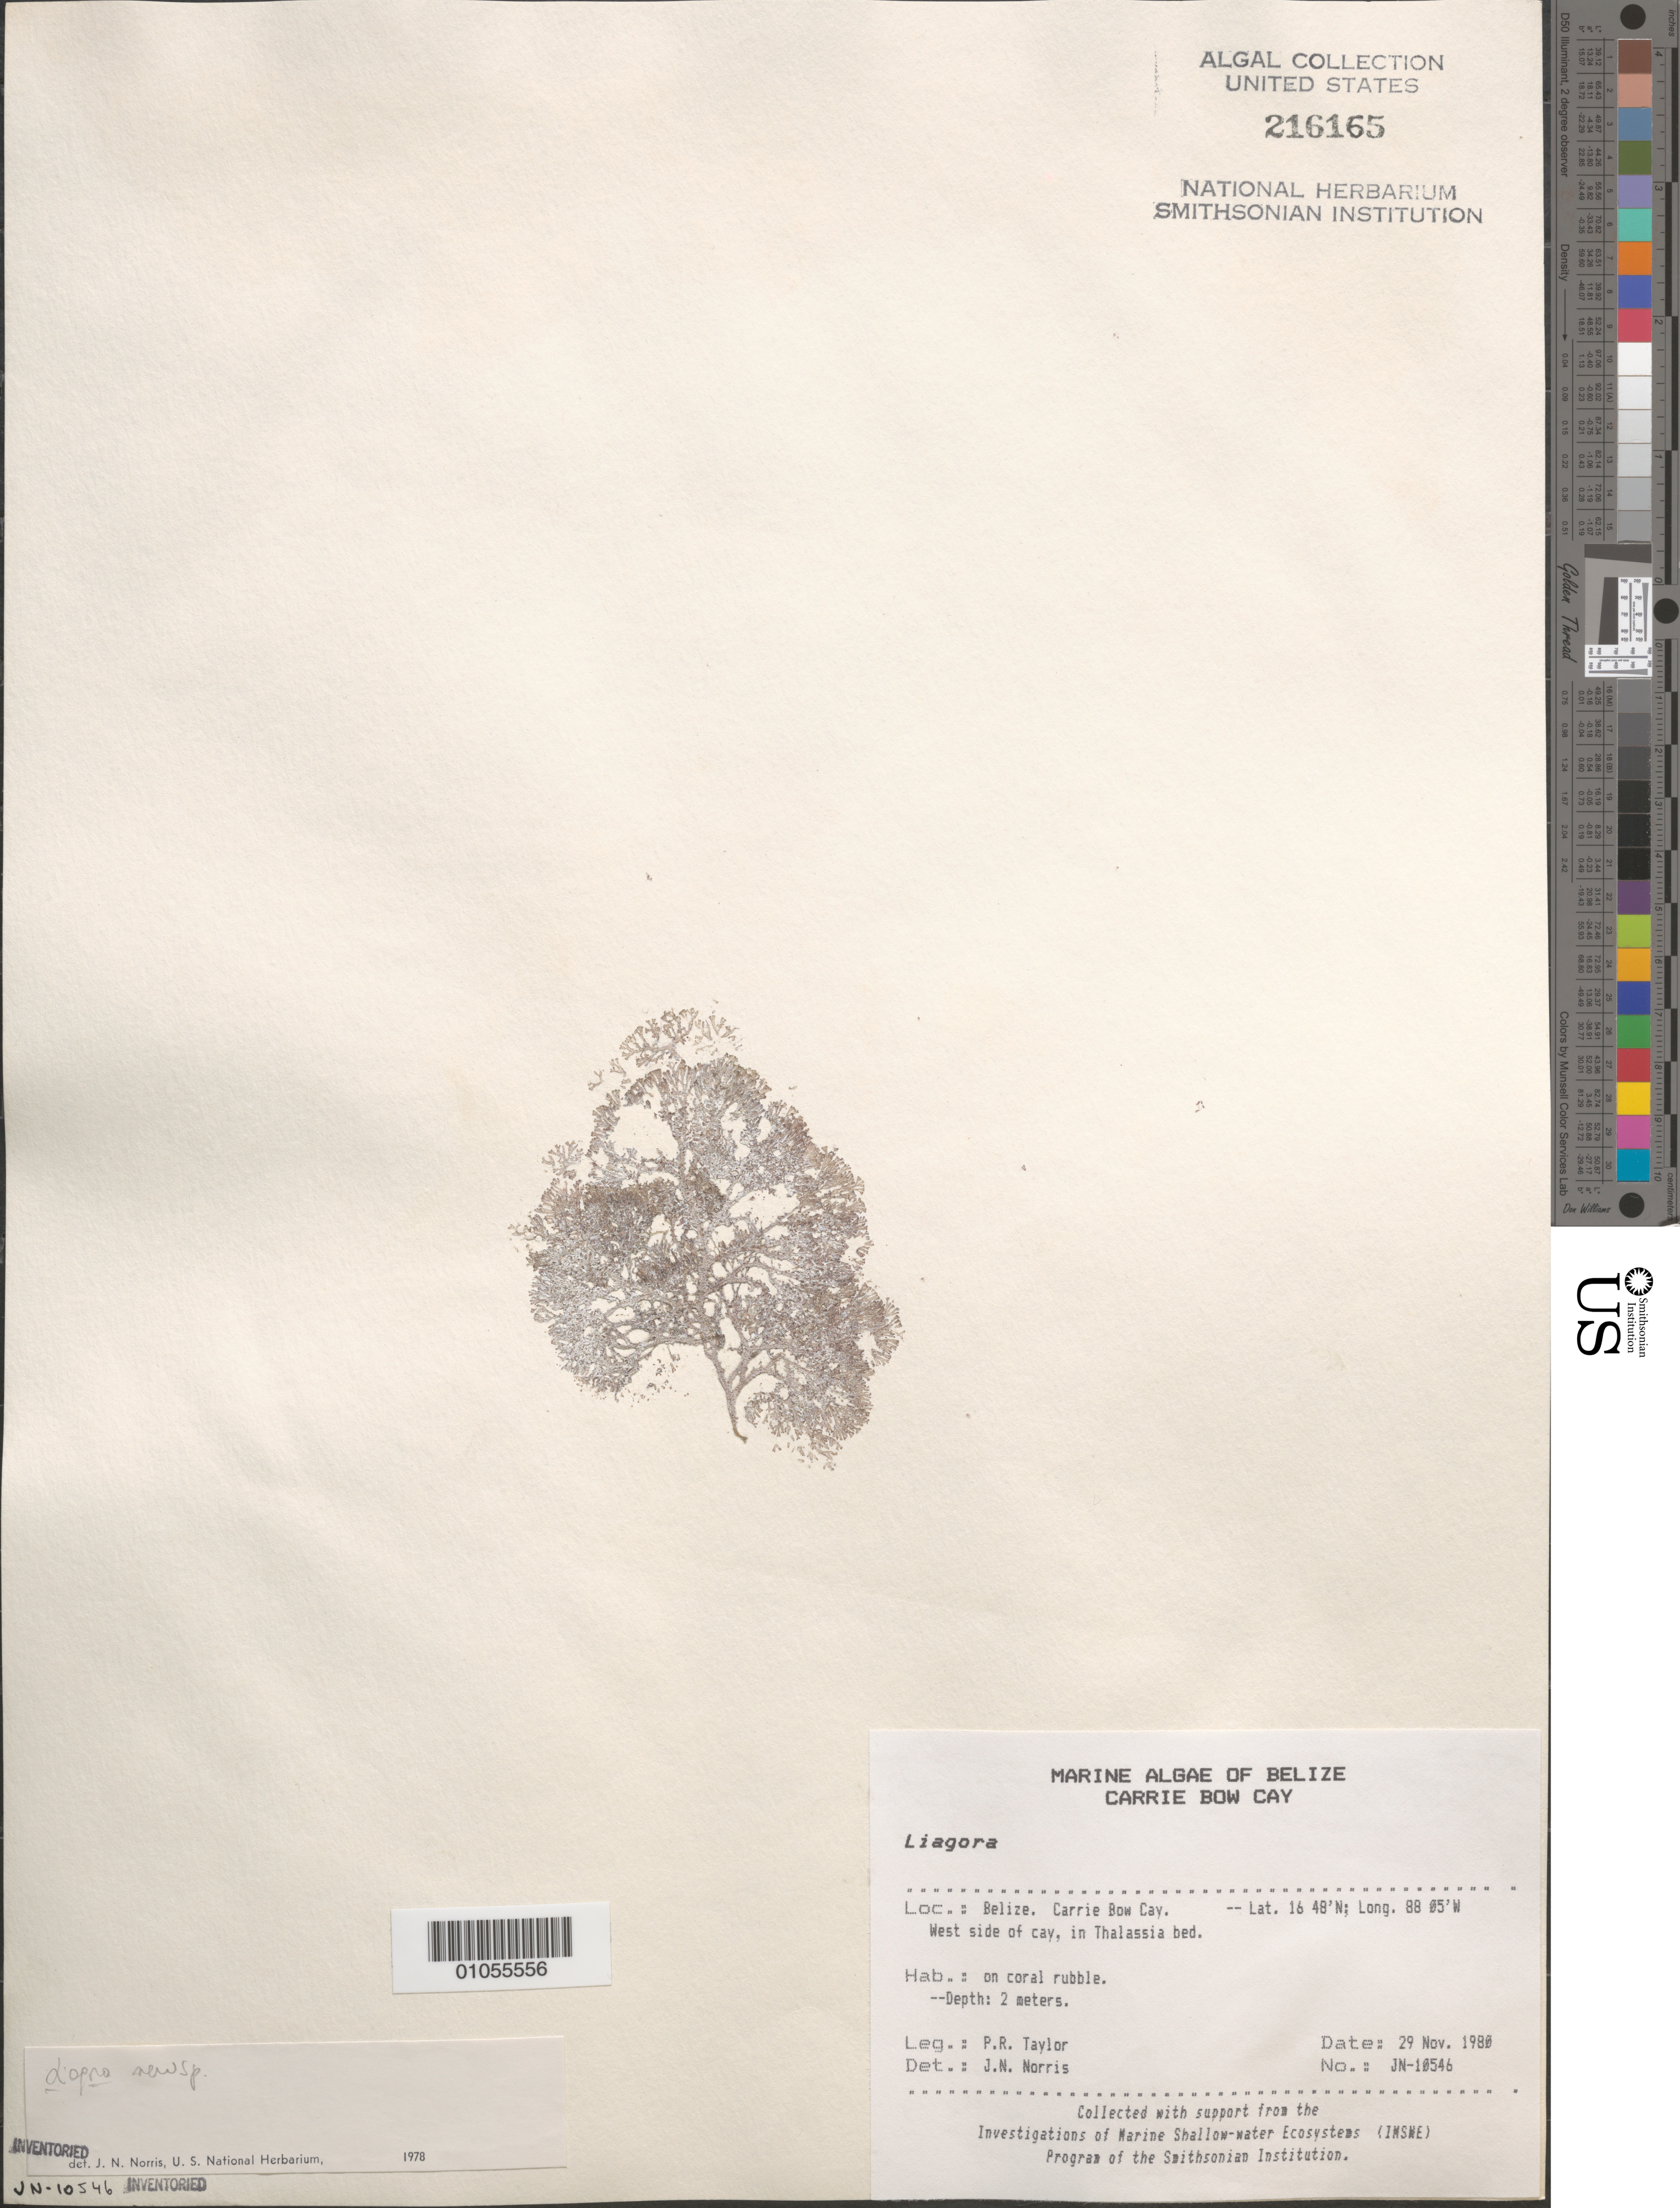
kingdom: Plantae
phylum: Rhodophyta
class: Florideophyceae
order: Nemaliales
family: Liagoraceae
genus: Liagora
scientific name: Liagora sp.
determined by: Norris, James N.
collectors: P. R. Taylor & R. H. Sims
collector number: JN-10546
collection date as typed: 29 Nov 1980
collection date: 1980-11-29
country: Belize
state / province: Stann Creek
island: Carrie Bow Cay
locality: West of cay, in Thalassia bed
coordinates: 16 48'N, 88 05'W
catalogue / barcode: US 216165